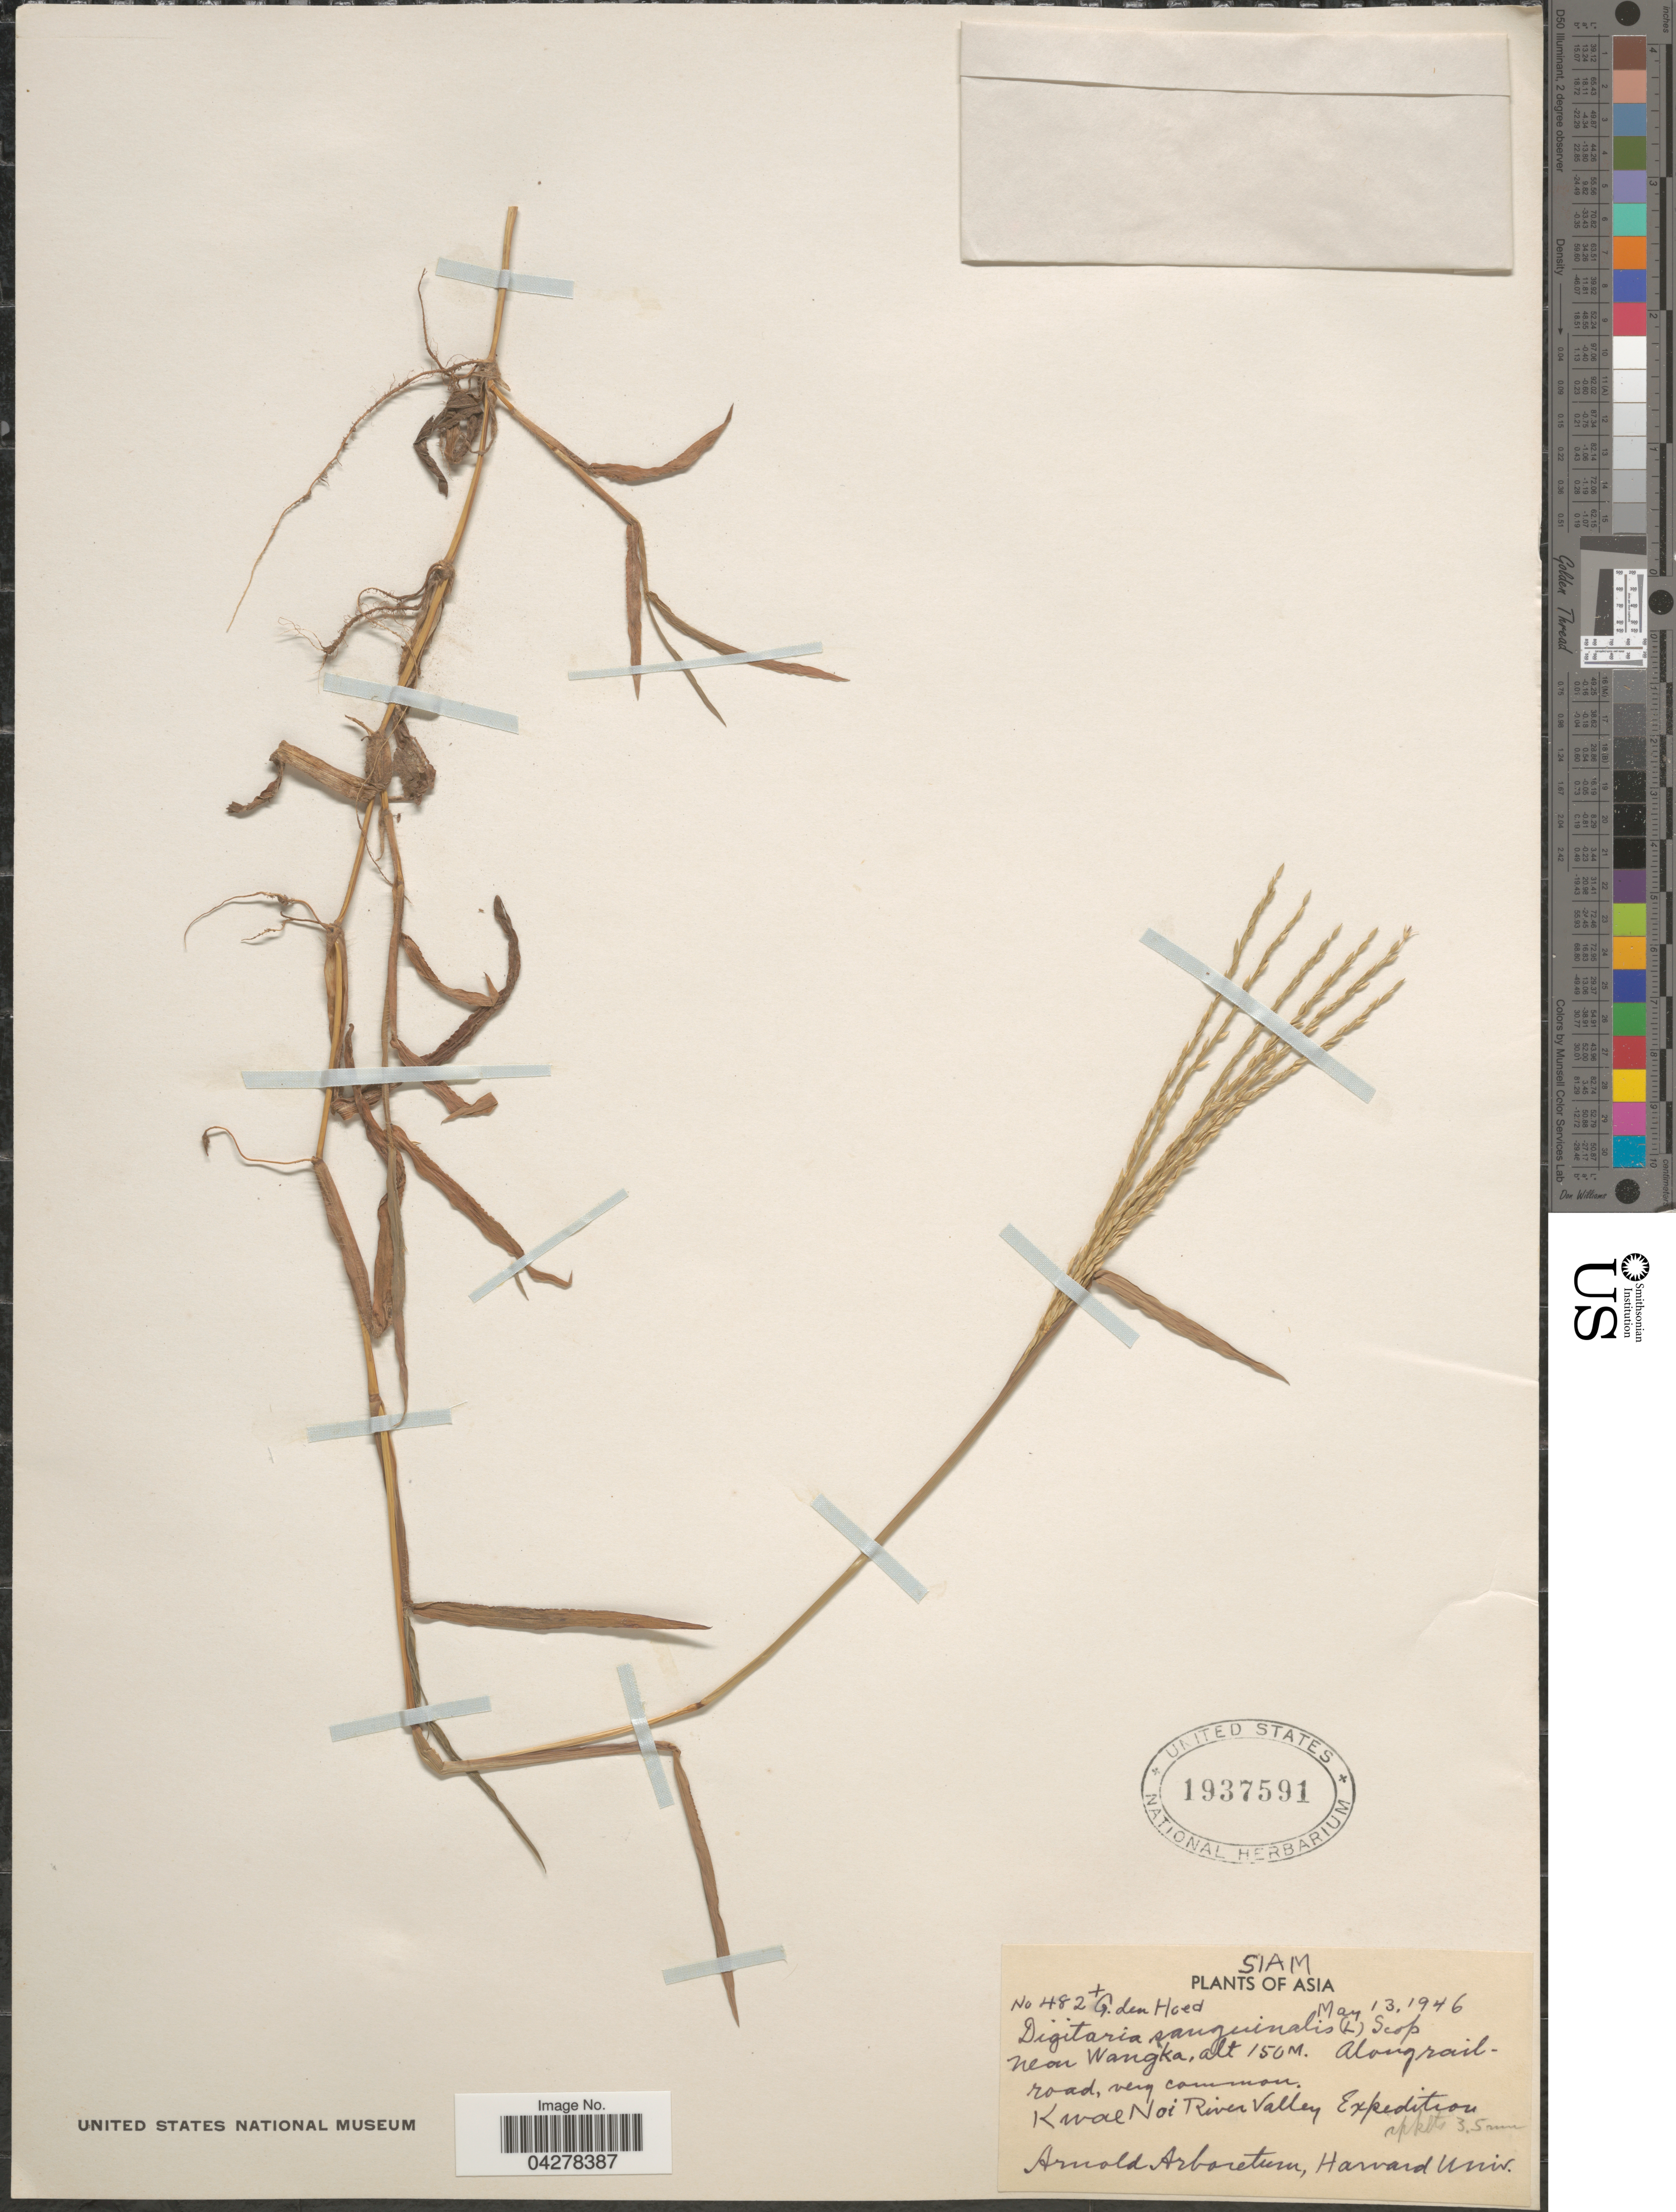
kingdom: Plantae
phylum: Tracheophyta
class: Liliopsida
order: Poales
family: Poaceae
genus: Digitaria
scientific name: Digitaria sanguinalis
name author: (L.) Scop.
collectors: G. Den Hoed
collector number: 482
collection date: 1946-05-13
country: Thailand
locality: Siam. Near Wangka. Along railroad, very common. Kwae Noi River Valley Expedition.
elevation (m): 150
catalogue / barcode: US 1937591